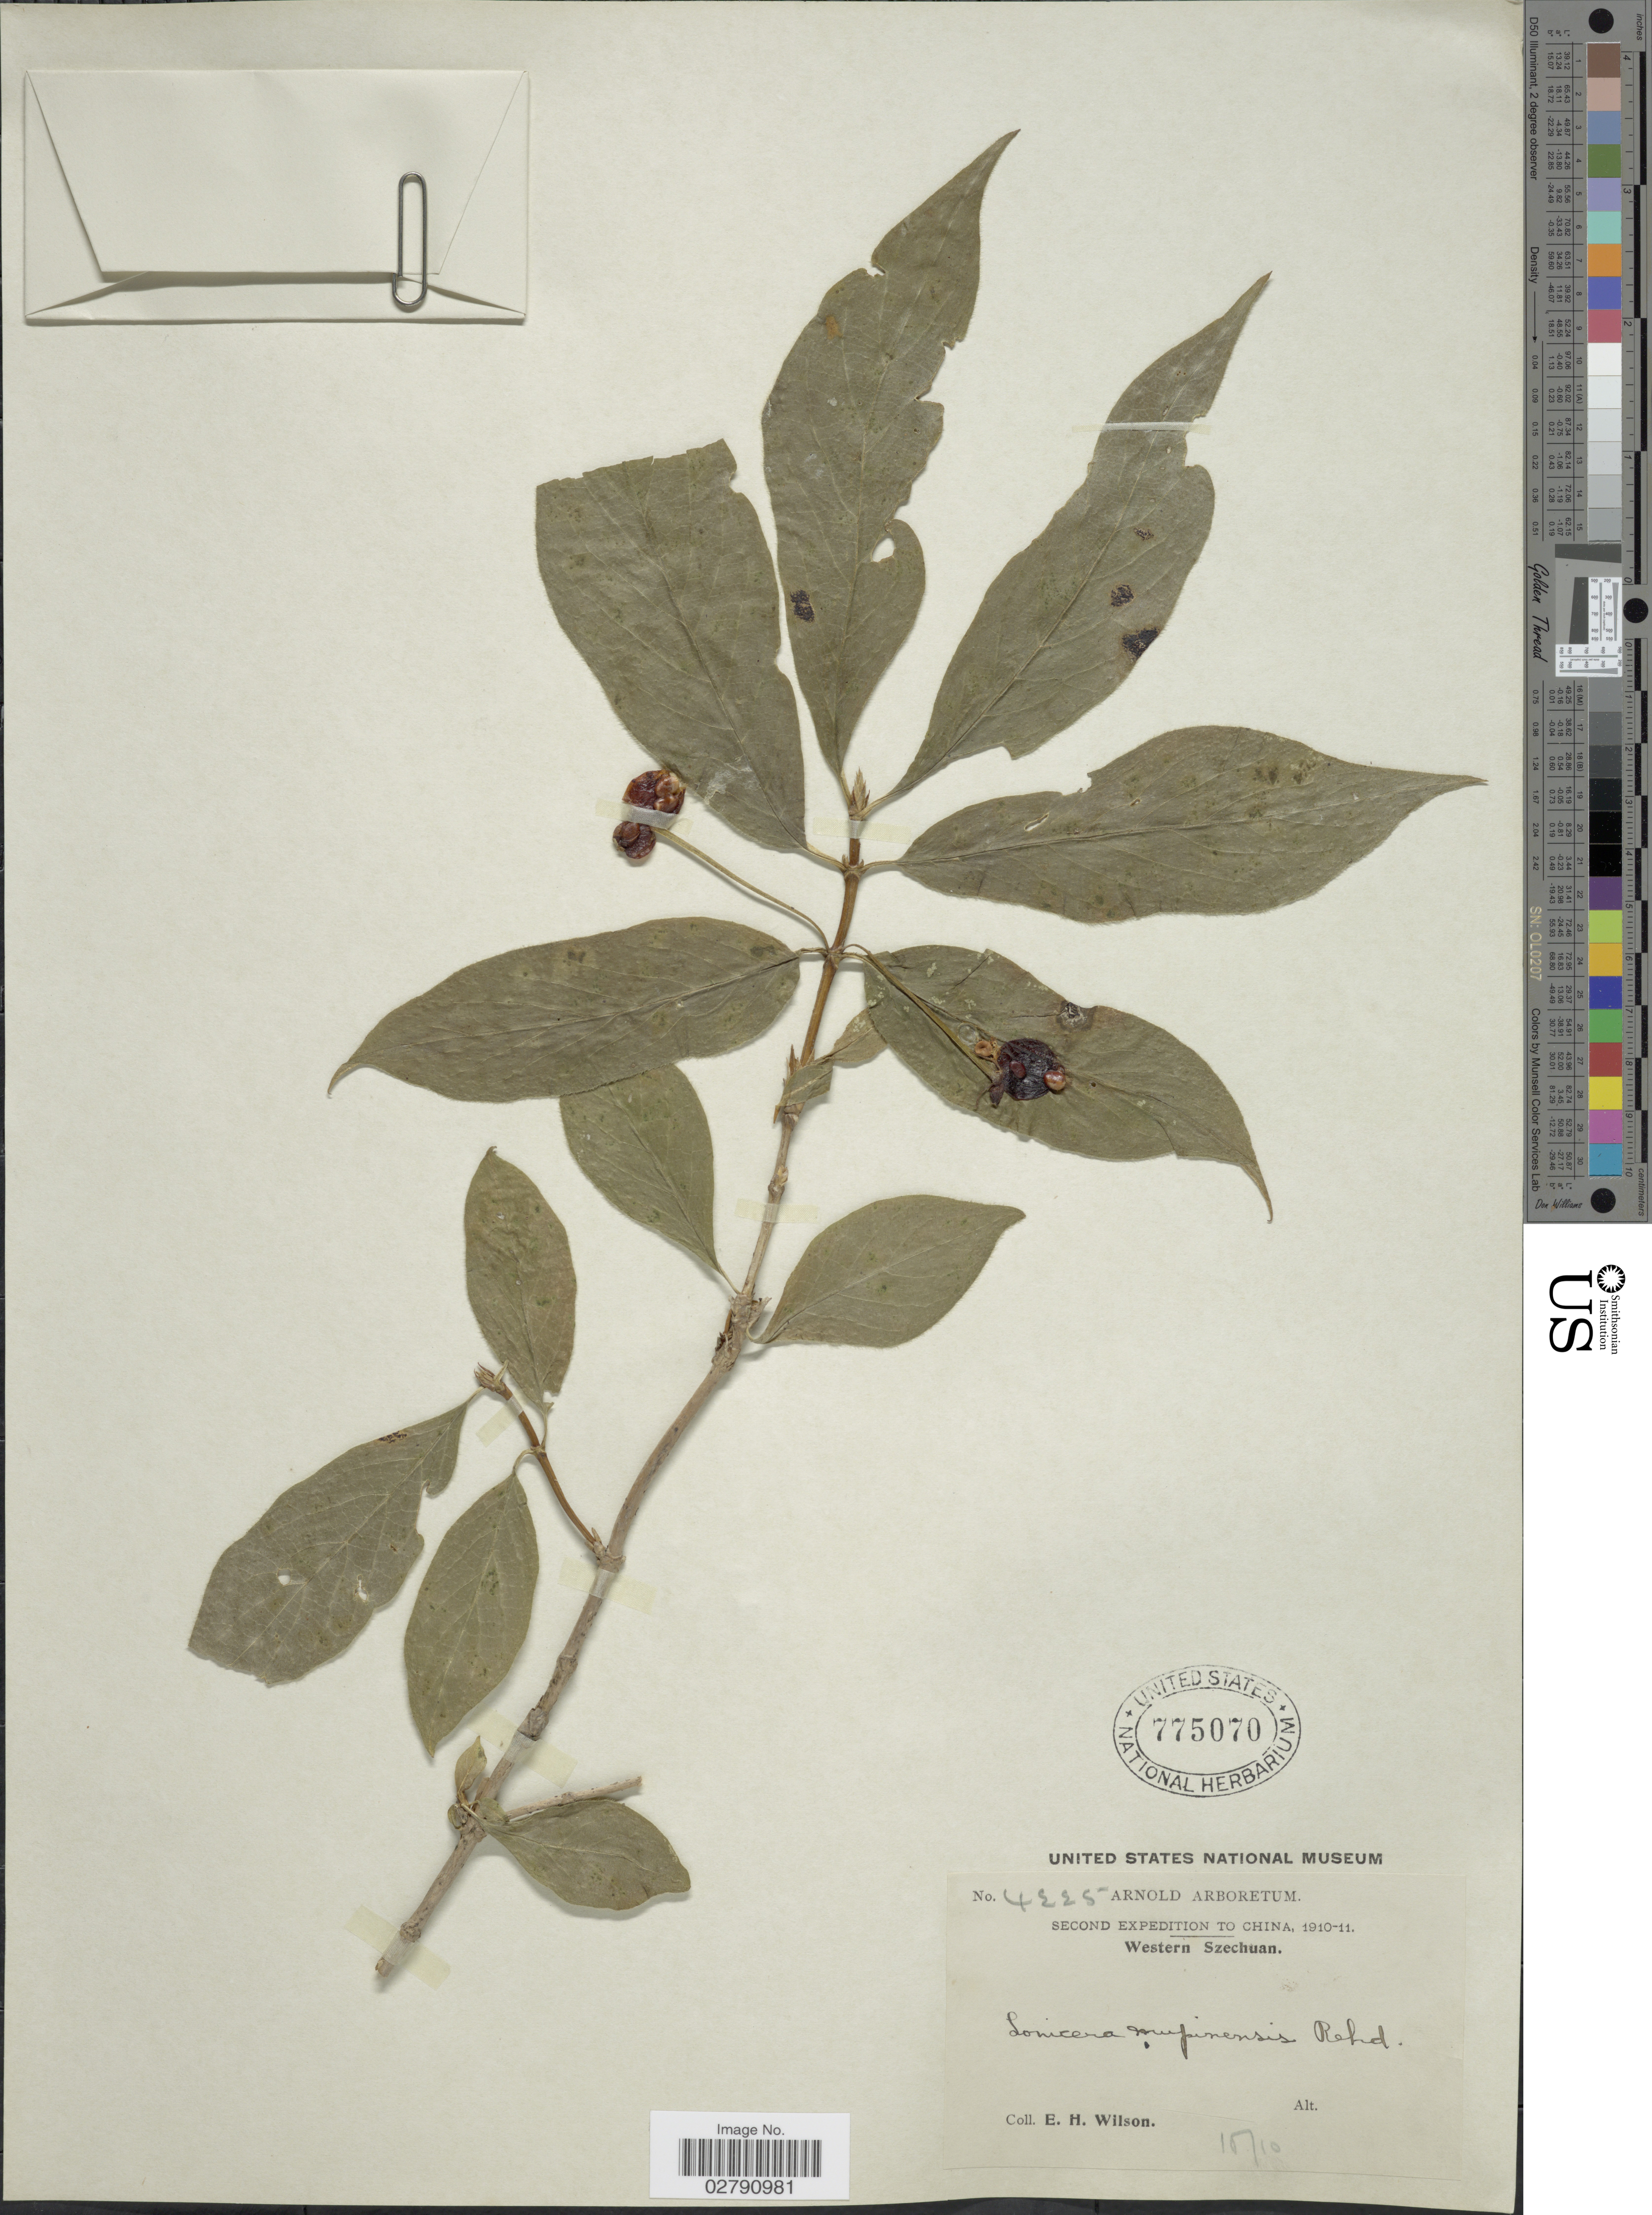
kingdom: Plantae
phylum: Tracheophyta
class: Magnoliopsida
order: Dipsacales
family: Caprifoliaceae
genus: Lonicera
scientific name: Lonicera mupinensis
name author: Rehder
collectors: E. Wilson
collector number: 4335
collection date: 1910-10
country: China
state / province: Sichuan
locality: Western Szechuan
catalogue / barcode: US 775070